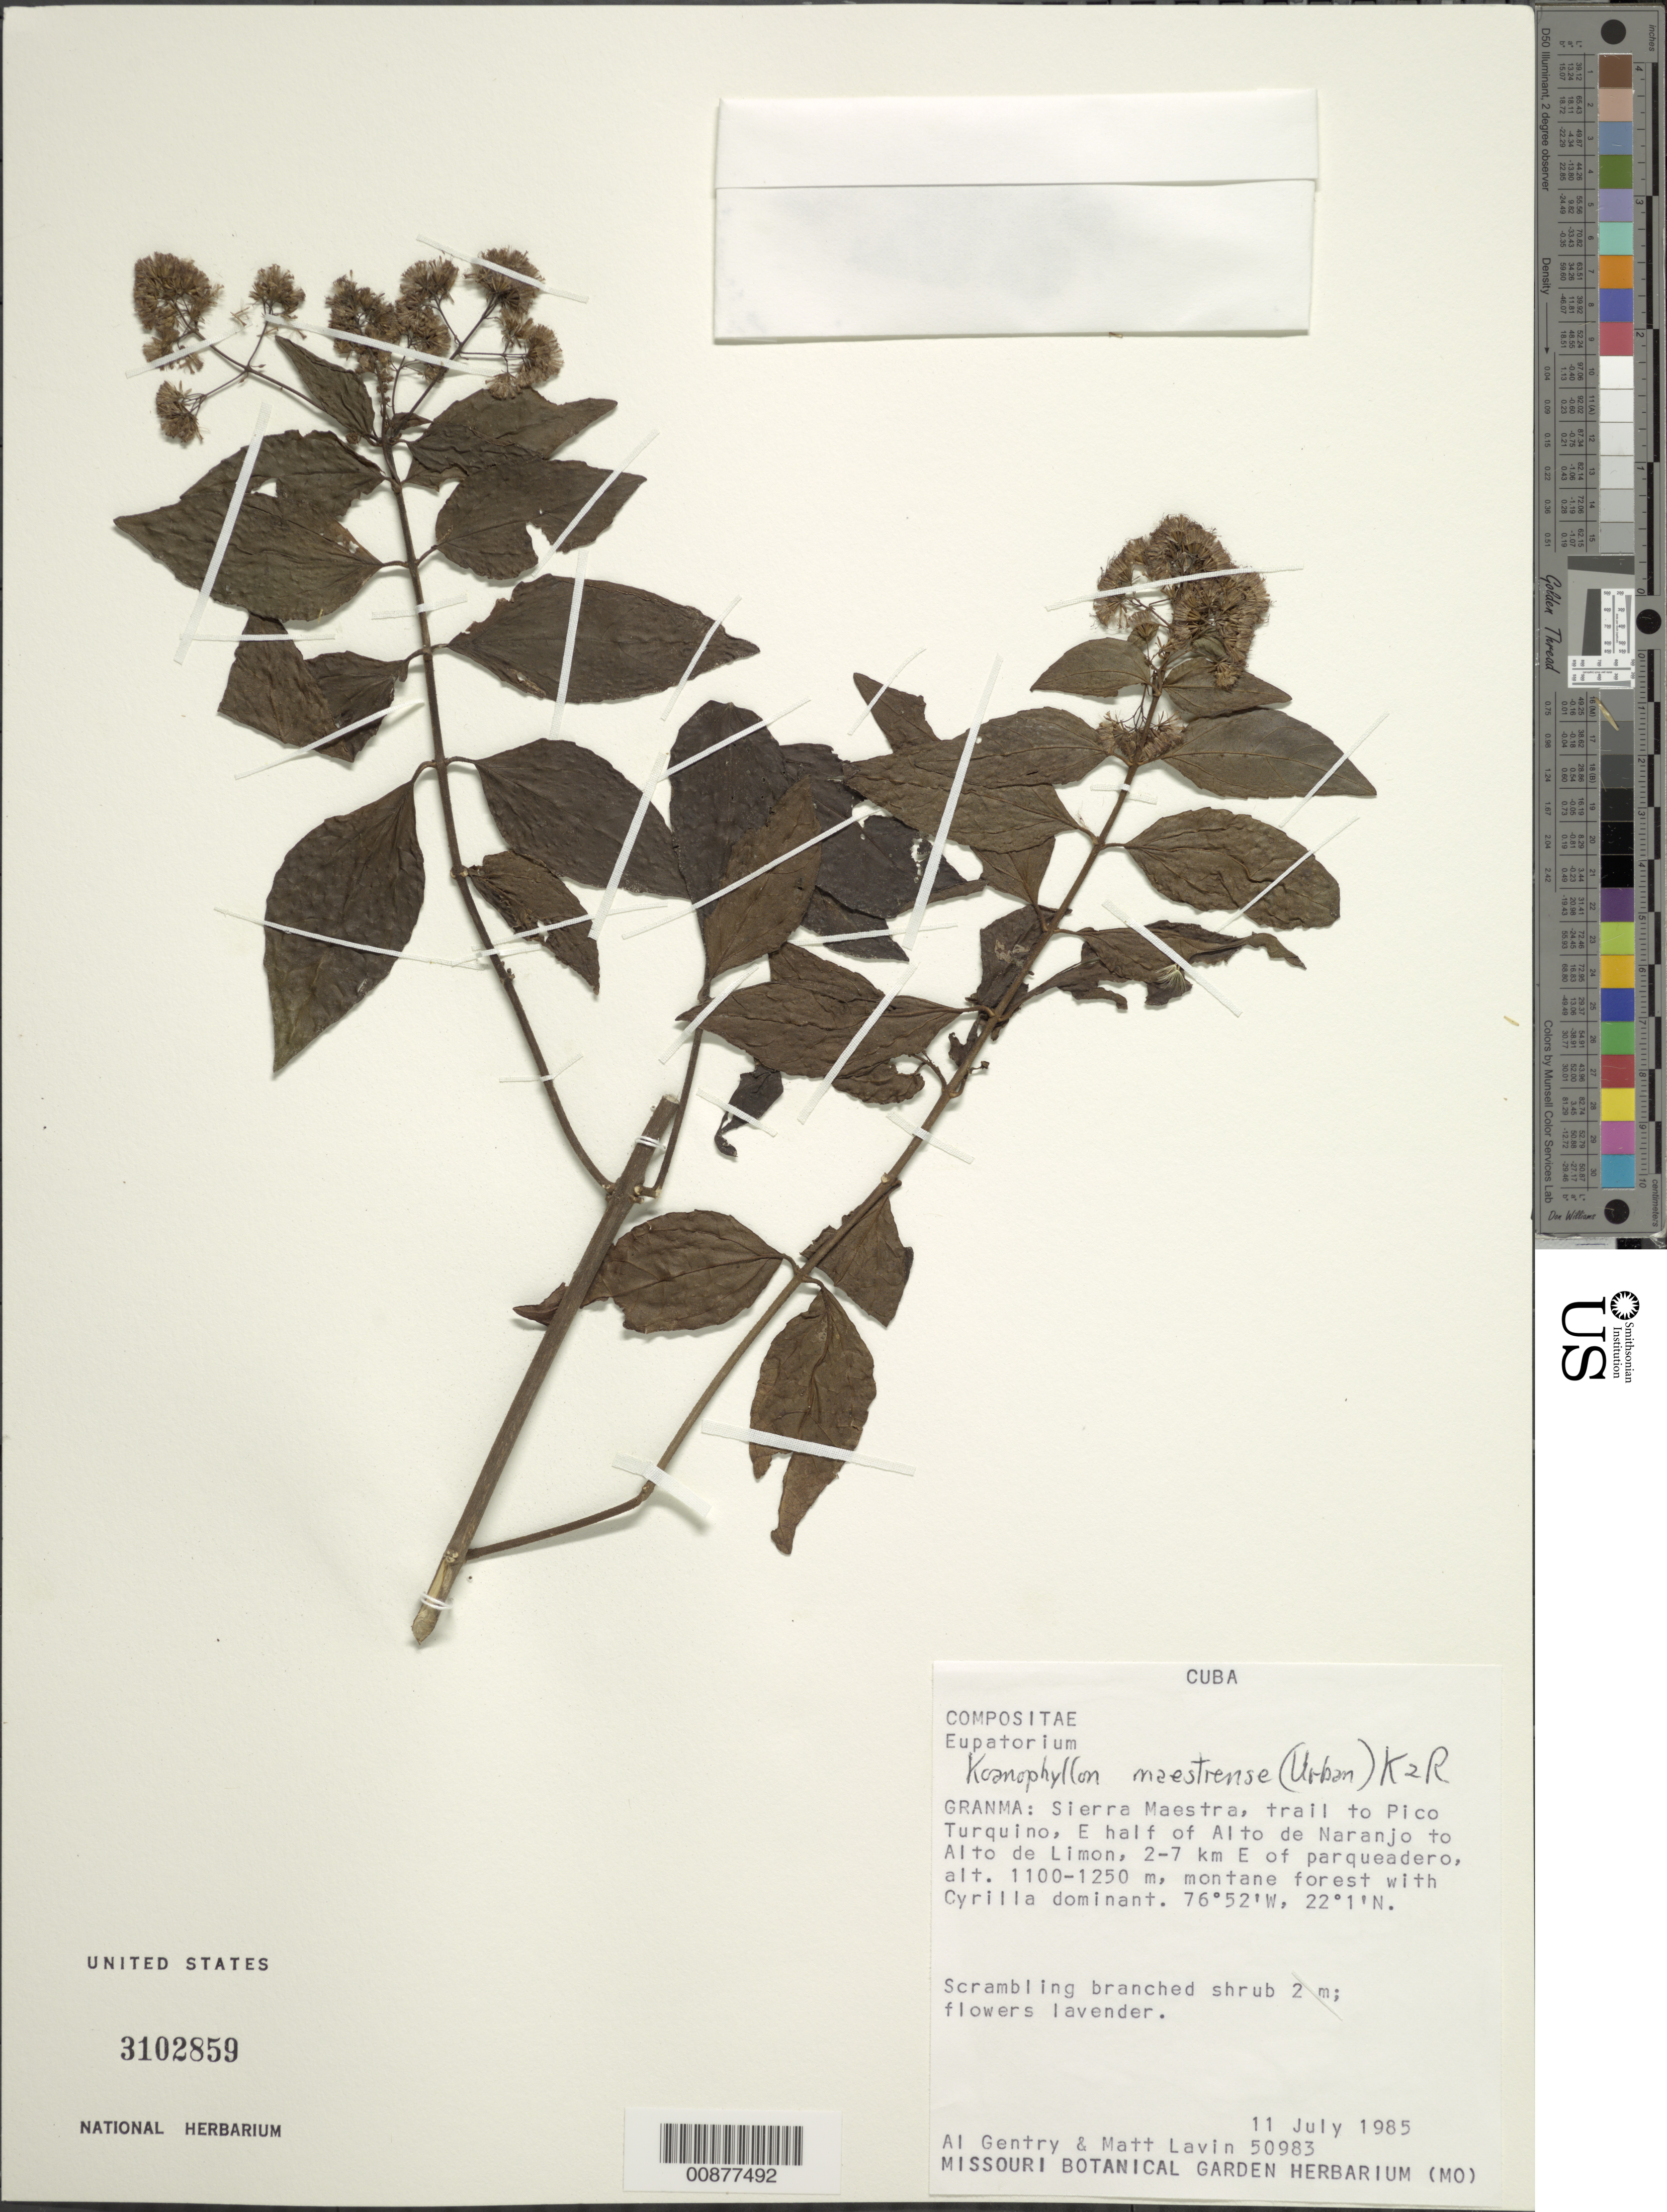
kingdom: Plantae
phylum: Tracheophyta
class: Magnoliopsida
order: Asterales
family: Asteraceae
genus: Koanophyllon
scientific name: Koanophyllon maestrense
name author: (Urb.) R.M. King & H. Rob.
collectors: A. H. Gentry & M. Lavin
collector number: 50983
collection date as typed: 11 Jul 1985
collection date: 1985-07-11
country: Cuba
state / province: Granma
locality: Sierra Maestra, trail to Pico Turquino, E half of Alto de Naranjo to Alto de Limon, 2-7 km E of Parqueadero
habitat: Montane forest with Cyrilla dominant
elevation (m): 1100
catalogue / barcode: US 3102859